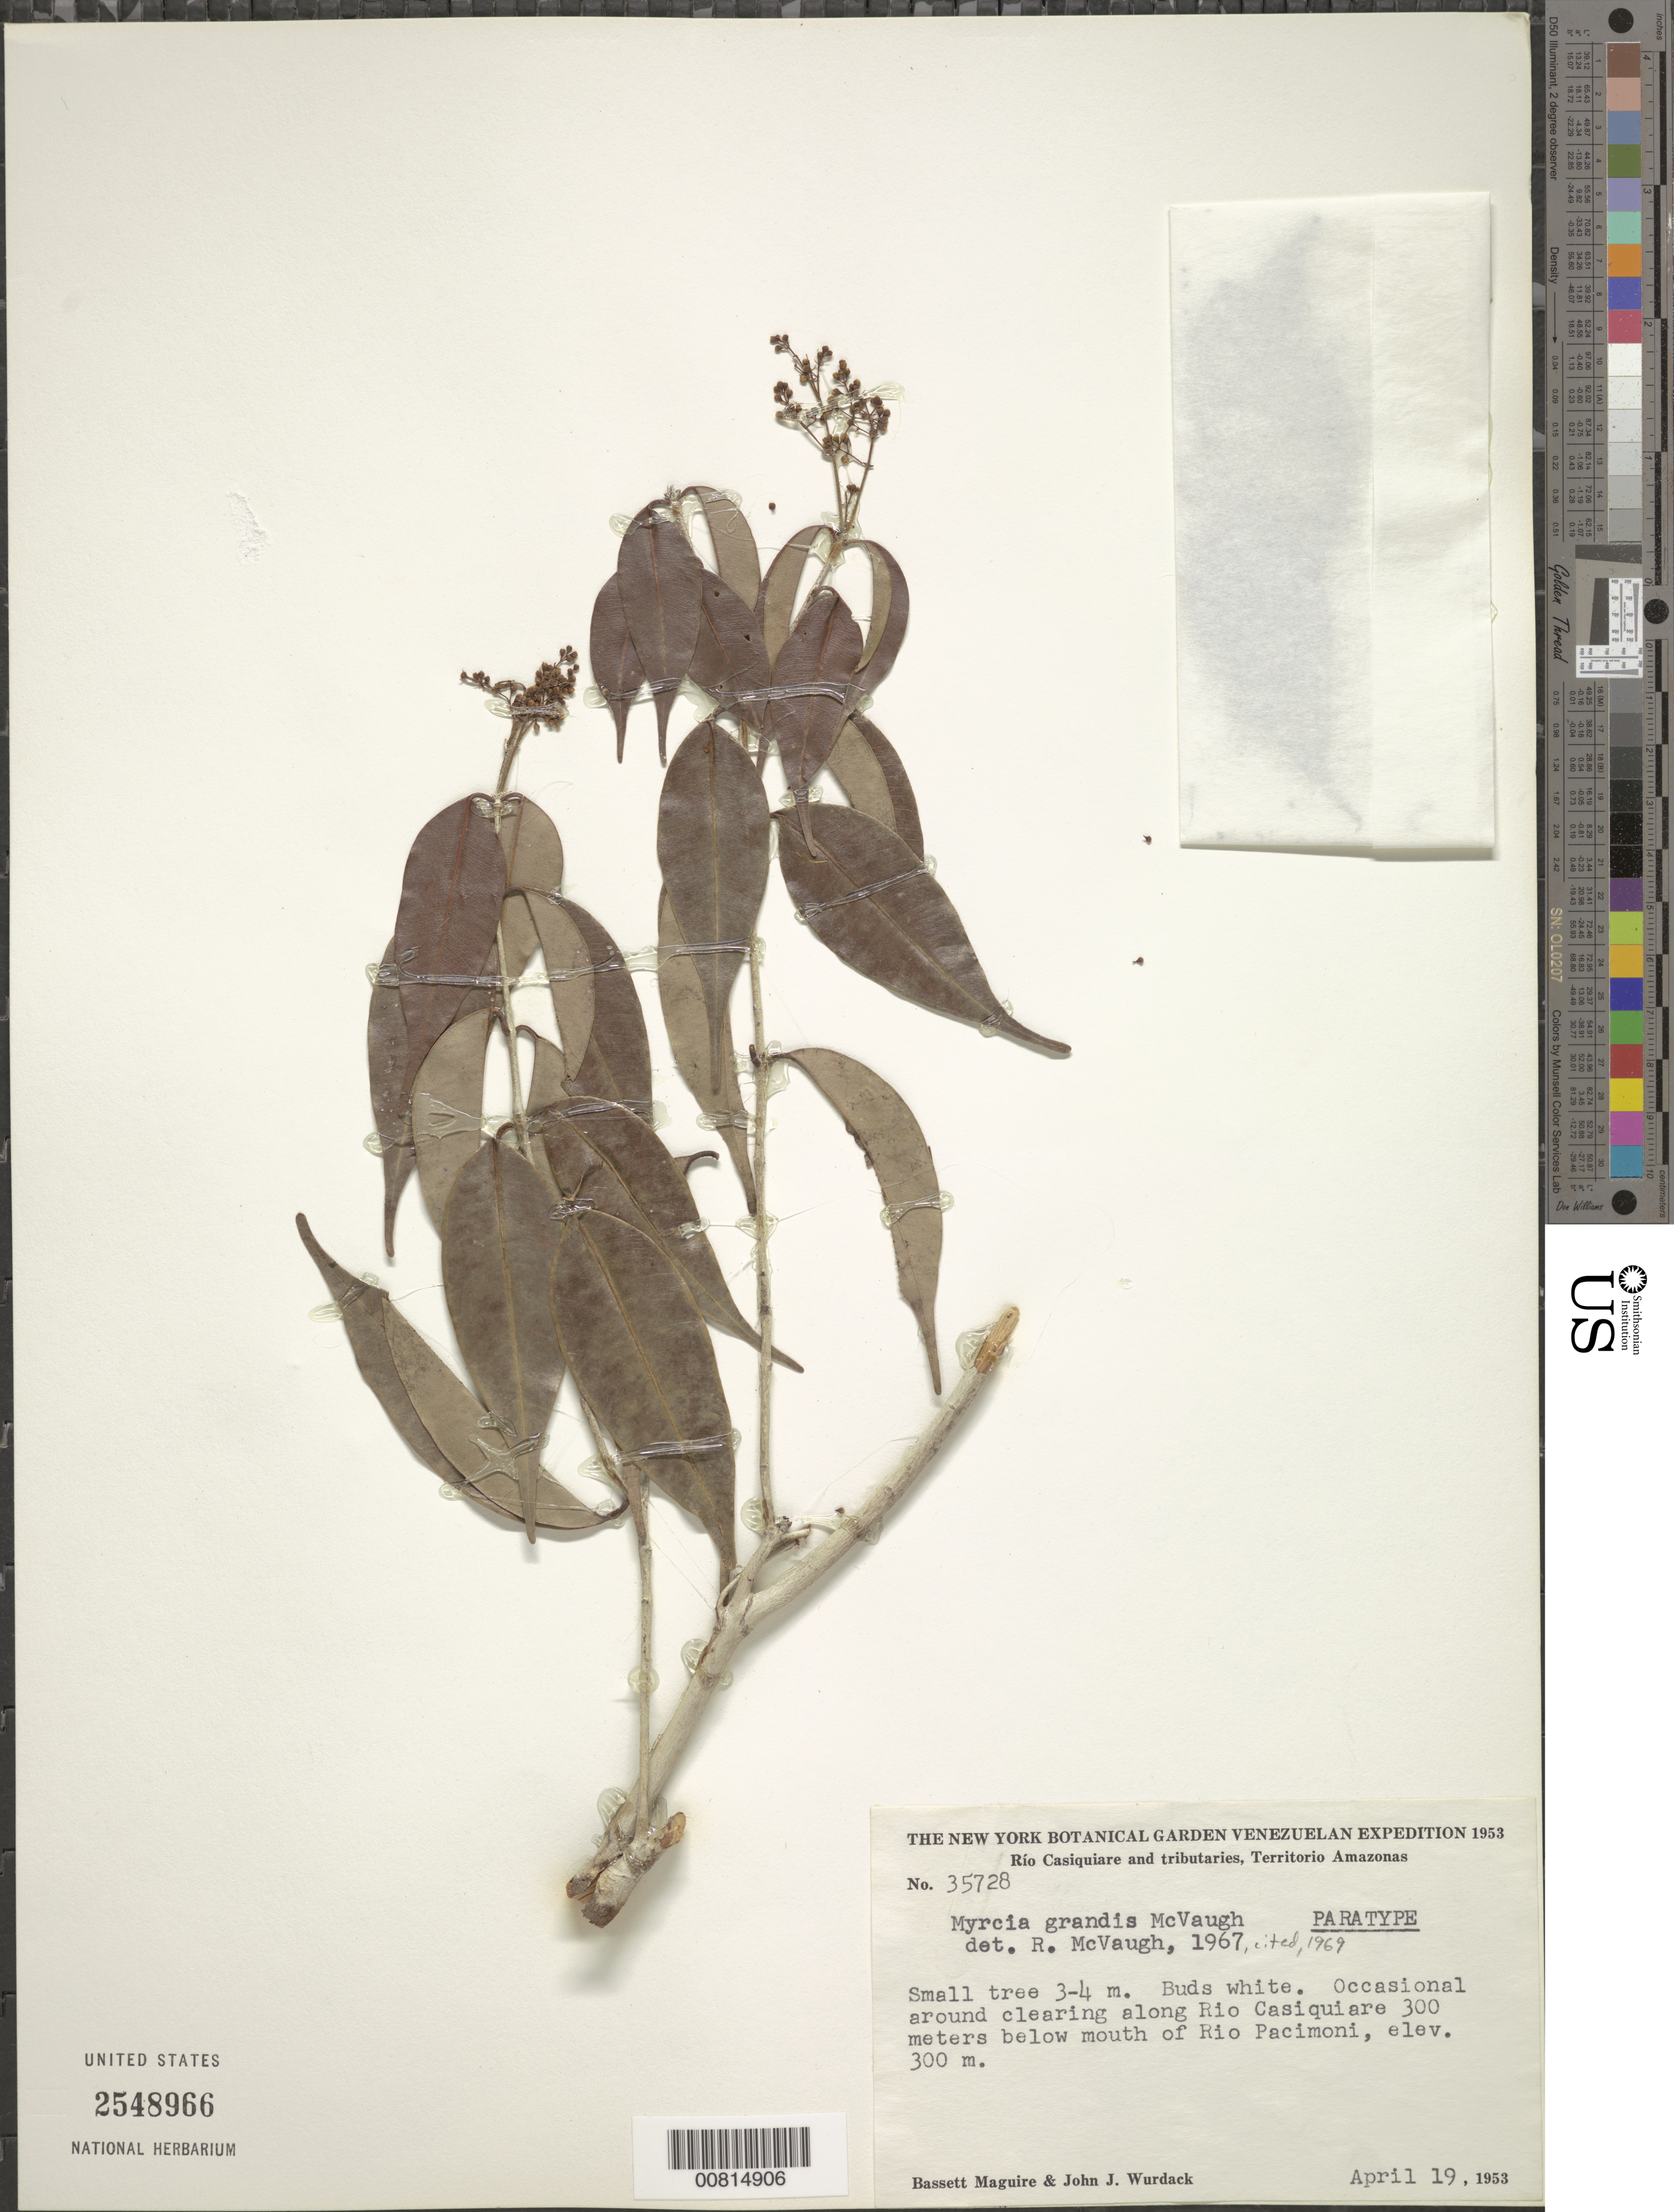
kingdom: Plantae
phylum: Tracheophyta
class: Magnoliopsida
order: Myrtales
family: Myrtaceae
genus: Myrcia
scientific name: Myrcia grandis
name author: McVaugh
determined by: McVaugh, R.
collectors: B. Maguire & J. J. Wurdack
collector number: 35728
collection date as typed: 19-Apr-53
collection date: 1953-04-19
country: Venezuela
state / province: Amazonas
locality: Río Casiquiare, 300 m below mouth of Río Pacimoni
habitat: Clearing along river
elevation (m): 300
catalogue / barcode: US 2548966